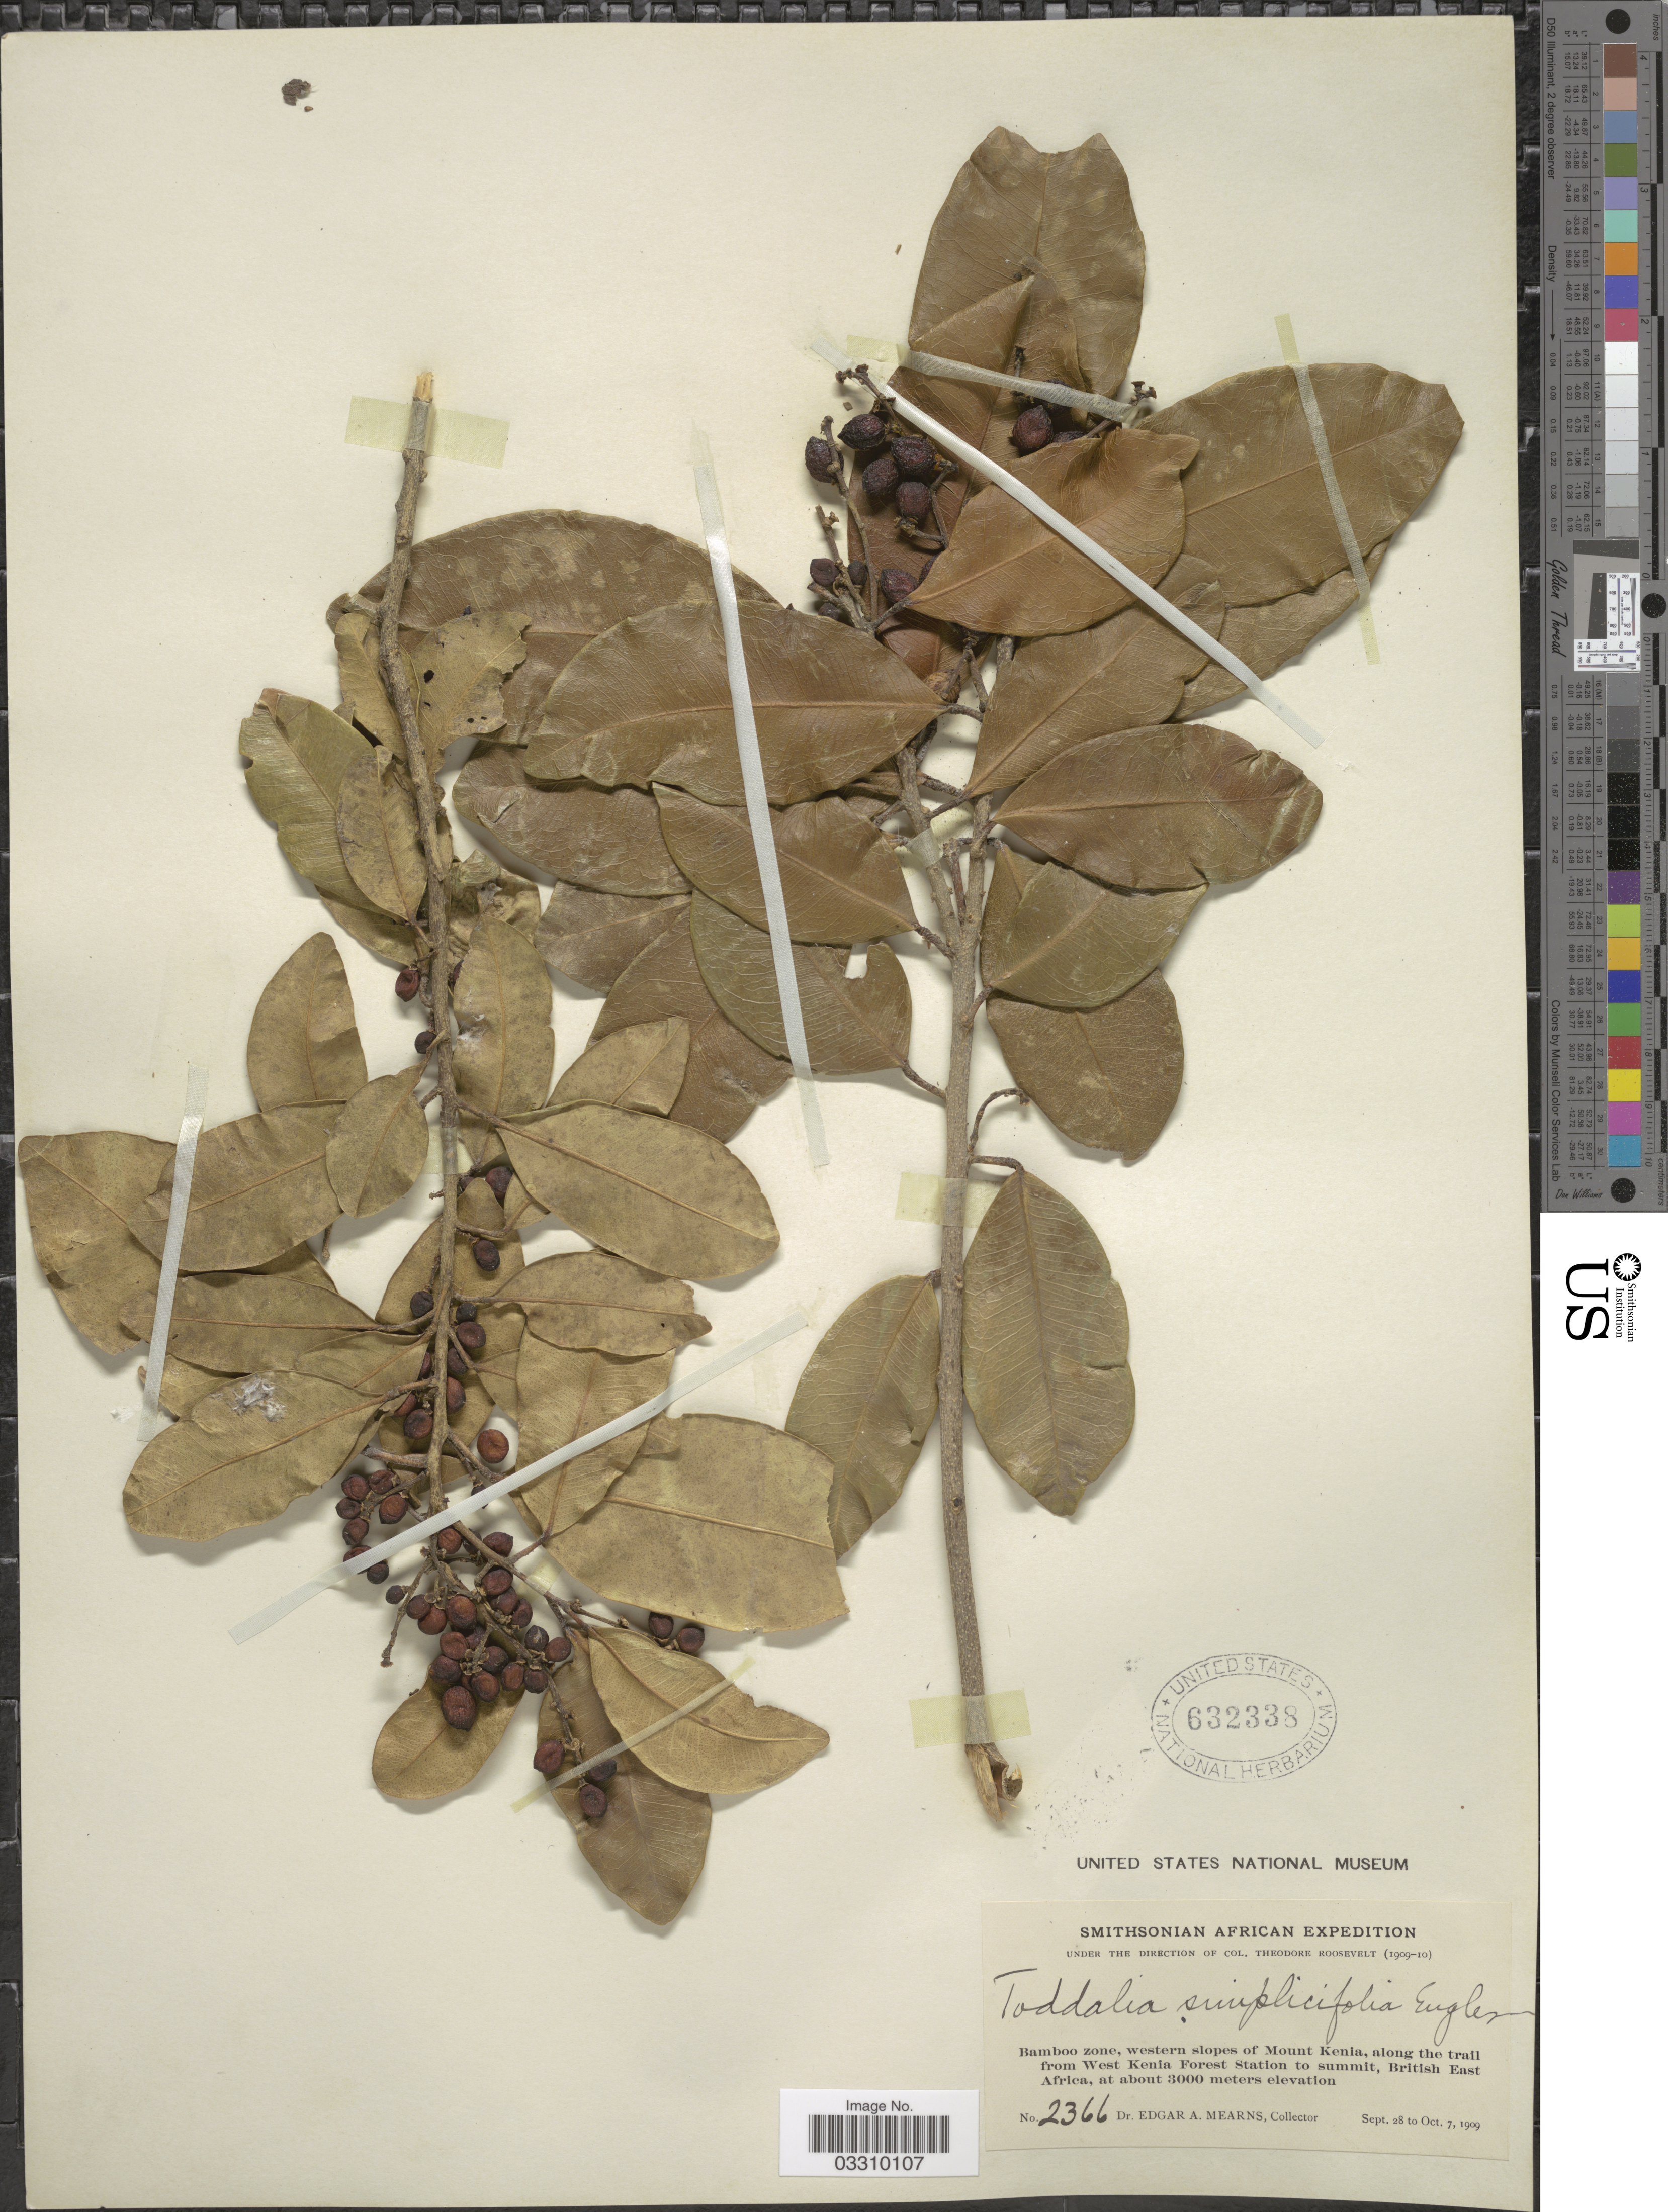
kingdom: Plantae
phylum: Tracheophyta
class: Magnoliopsida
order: Sapindales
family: Rutaceae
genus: Vepris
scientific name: Vepris simplicifolia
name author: (I. Verd.) Mziray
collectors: E. A. Mearns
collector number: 2366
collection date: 1909-09-28/1909-10-07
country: Kenya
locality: Bamboo zone, western slopes of Mount Kenia, along the trail from West Kenia Forest Station to summit, British East Africa.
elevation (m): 3000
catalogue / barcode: US 632338